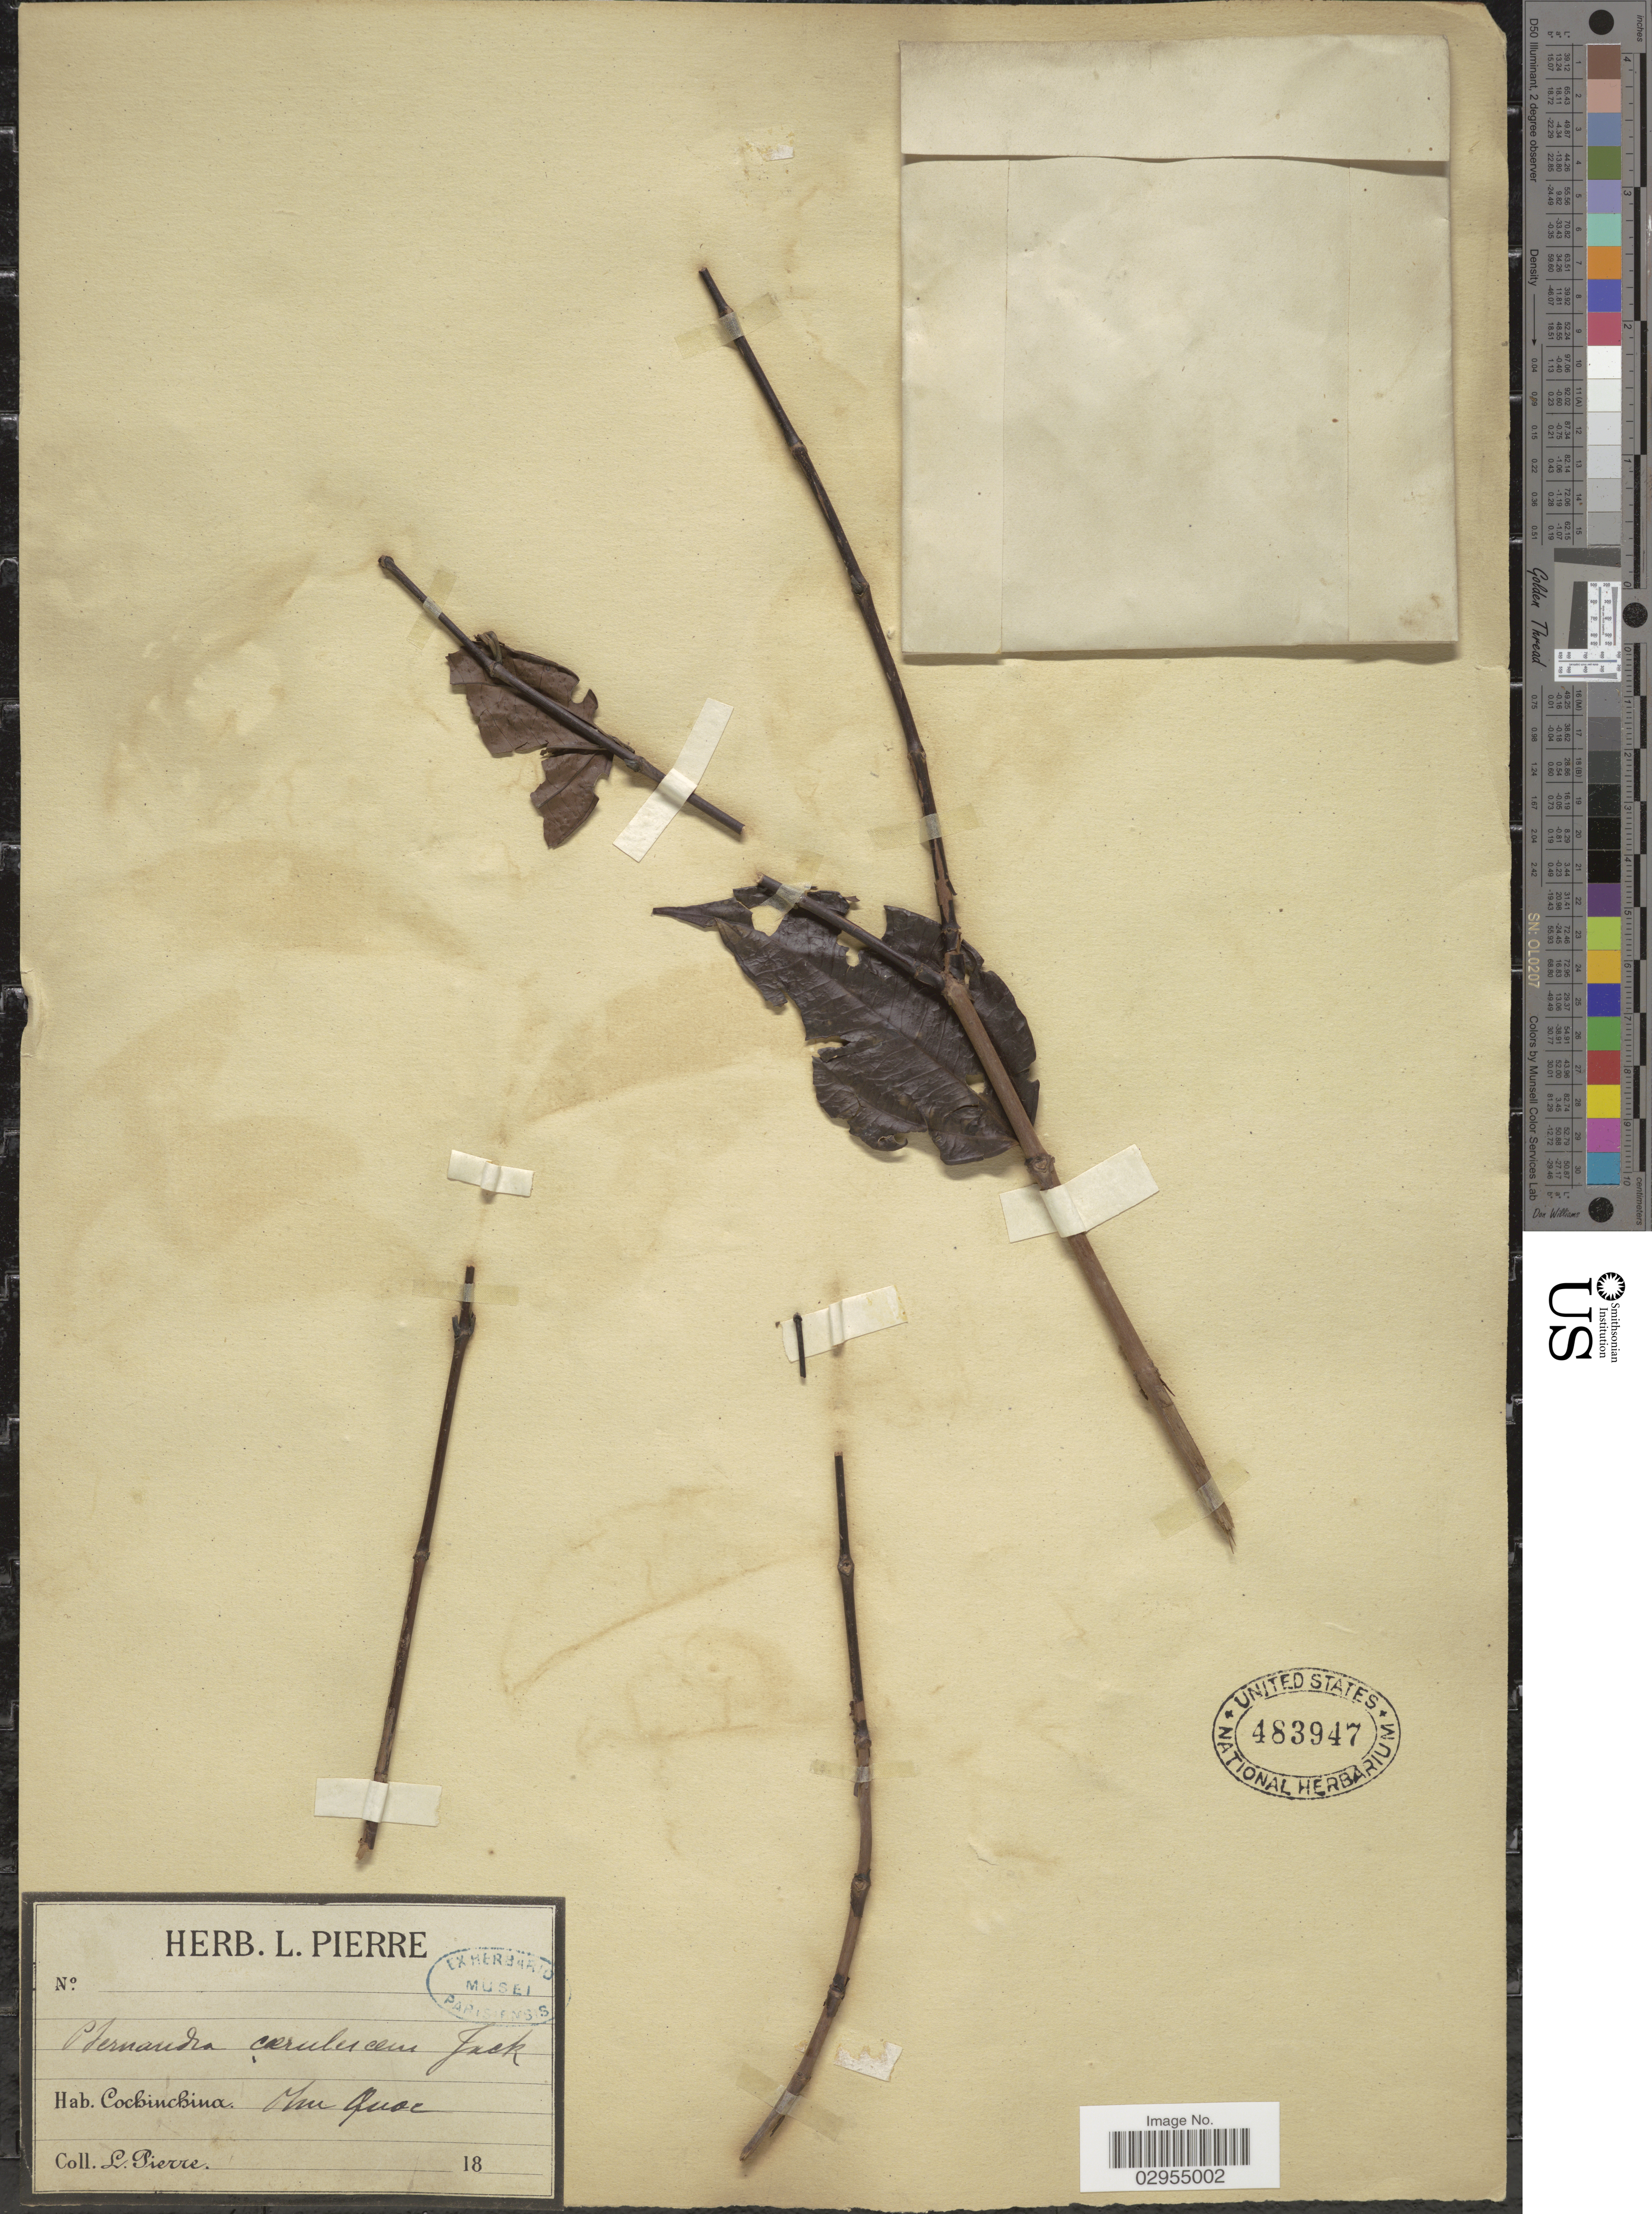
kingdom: Plantae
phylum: Tracheophyta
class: Magnoliopsida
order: Myrtales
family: Melastomataceae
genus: Pternandra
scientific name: Pternandra coerulescens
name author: Jack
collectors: L. Pierre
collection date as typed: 18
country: Vietnam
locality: Cochinchina. Phu Quoc.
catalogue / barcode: US 483947